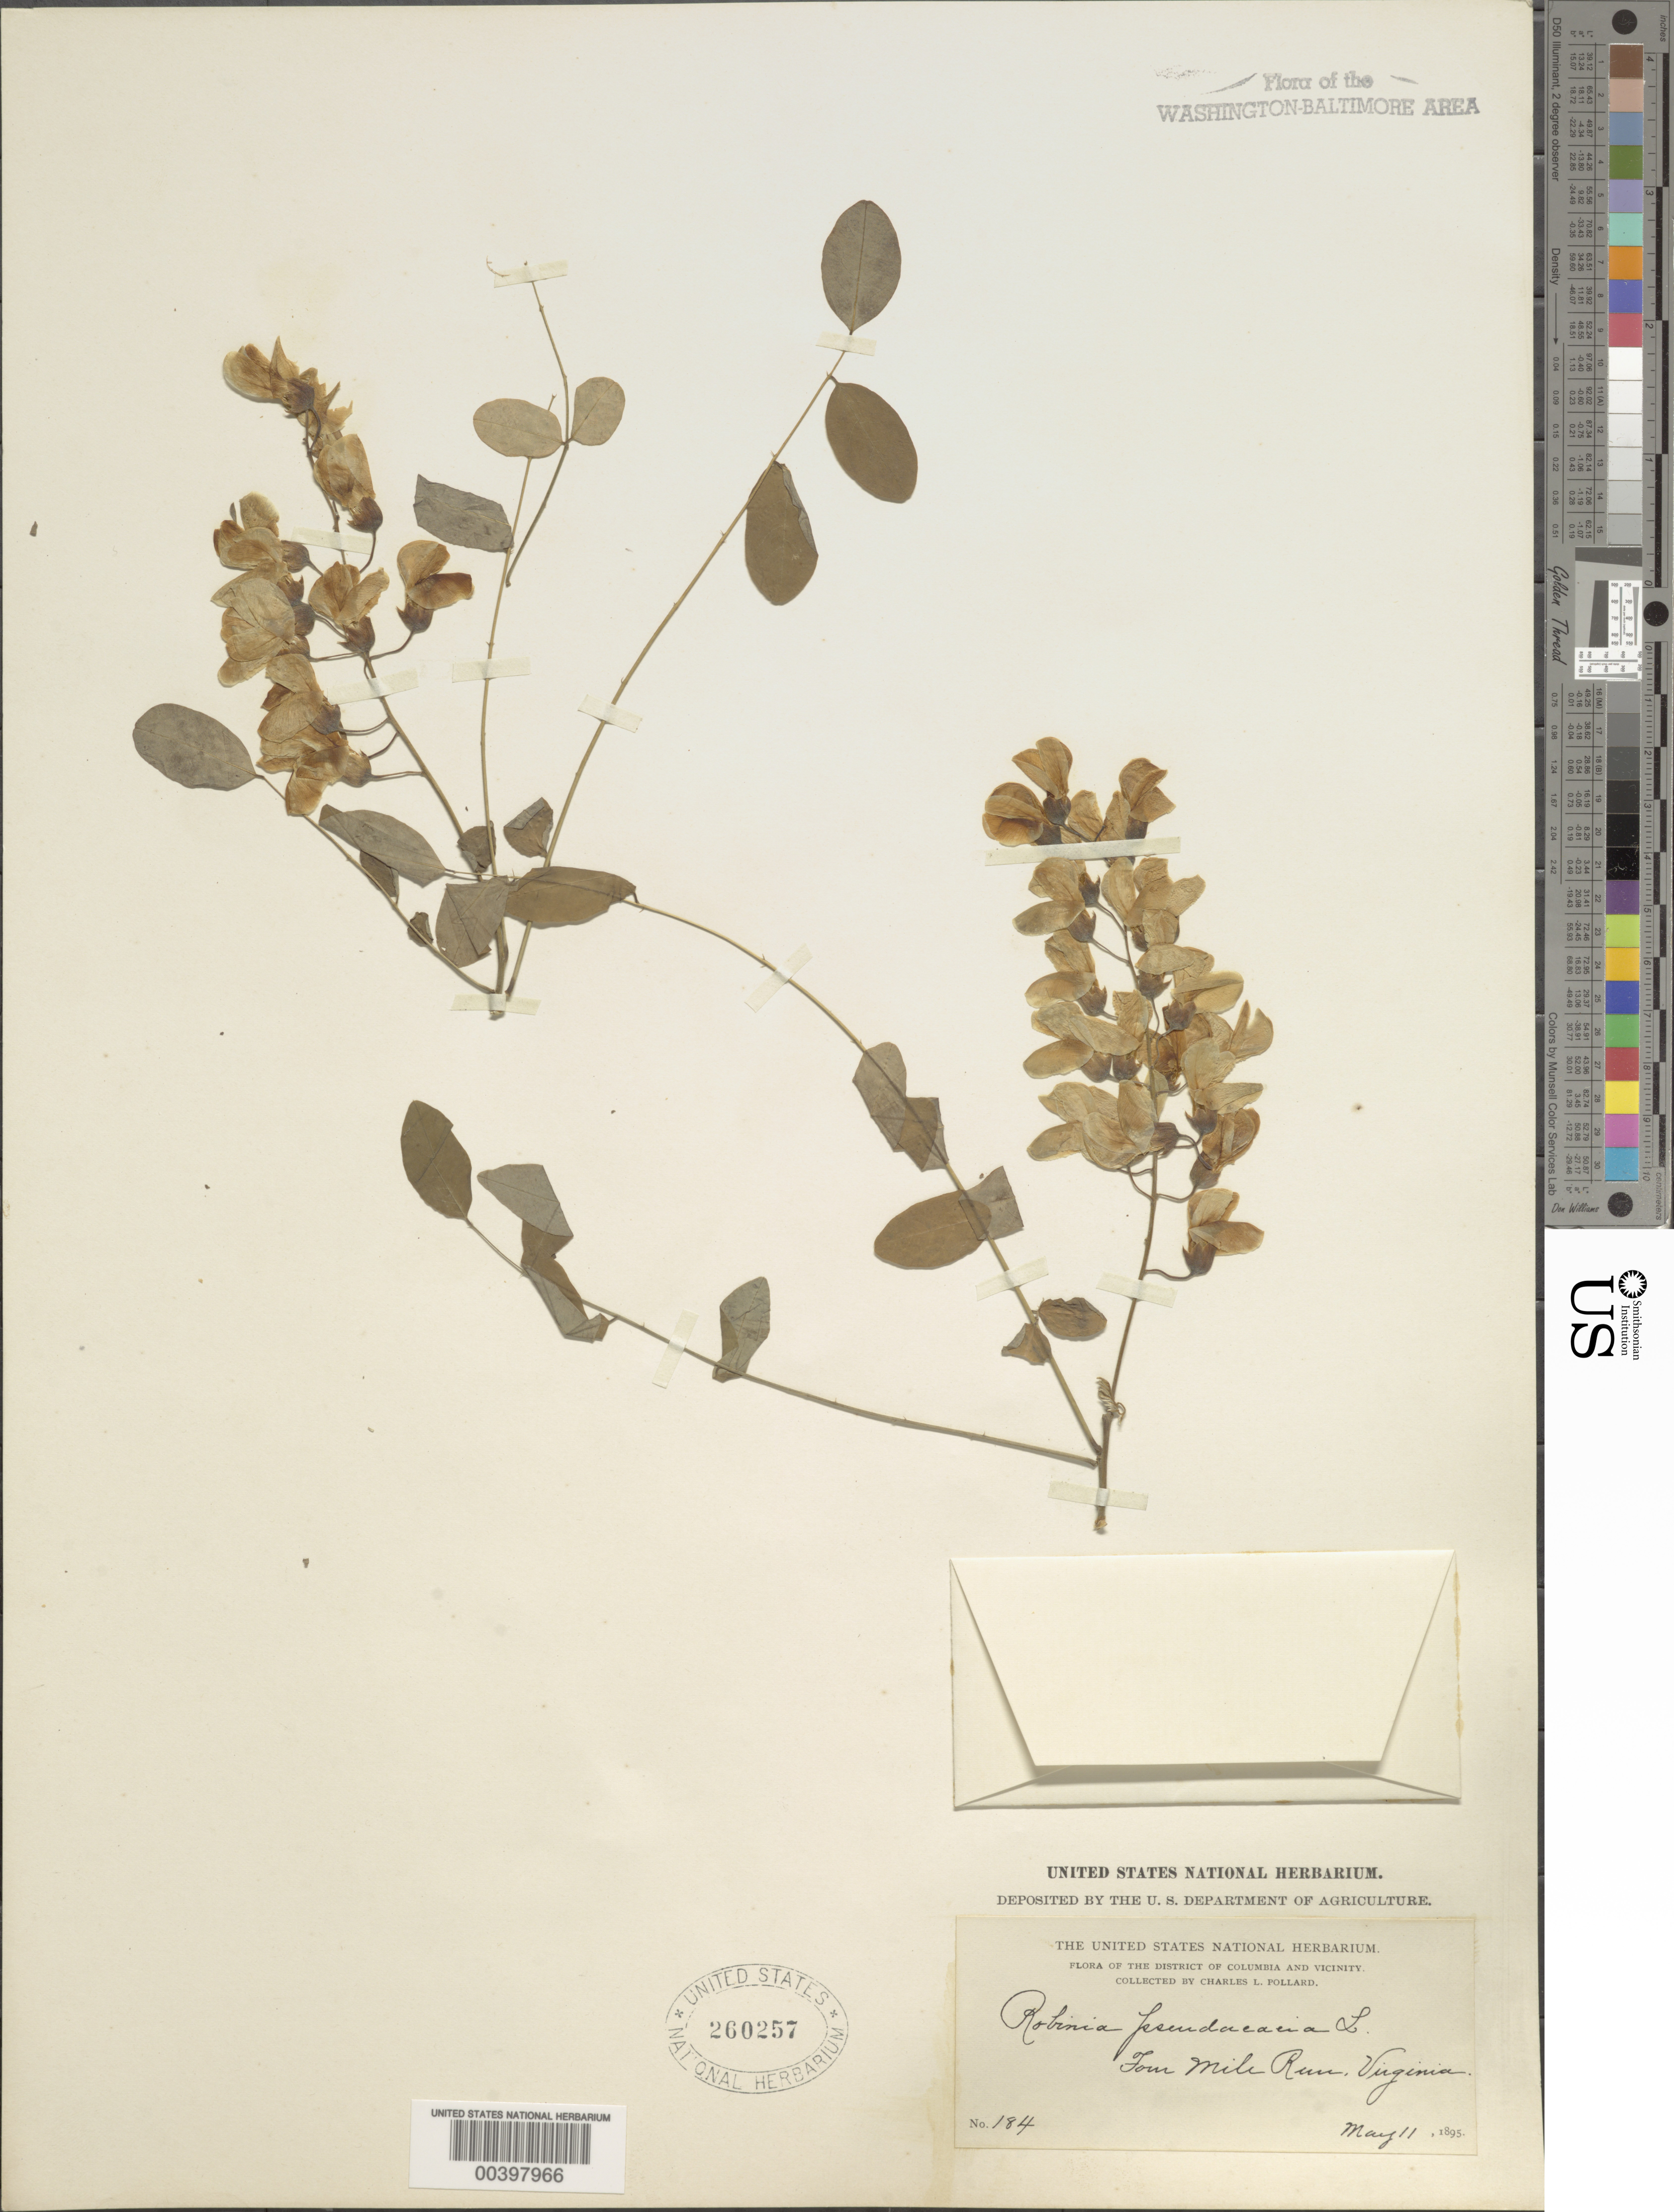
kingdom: Plantae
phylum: Tracheophyta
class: Magnoliopsida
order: Fabales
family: Fabaceae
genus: Robinia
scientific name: Robinia pseudoacacia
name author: L.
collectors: C. L. Pollard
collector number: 184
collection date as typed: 11 May 1895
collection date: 1895-05-11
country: United States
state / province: Virginia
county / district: Arlington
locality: Four Mile Run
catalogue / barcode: US 260257